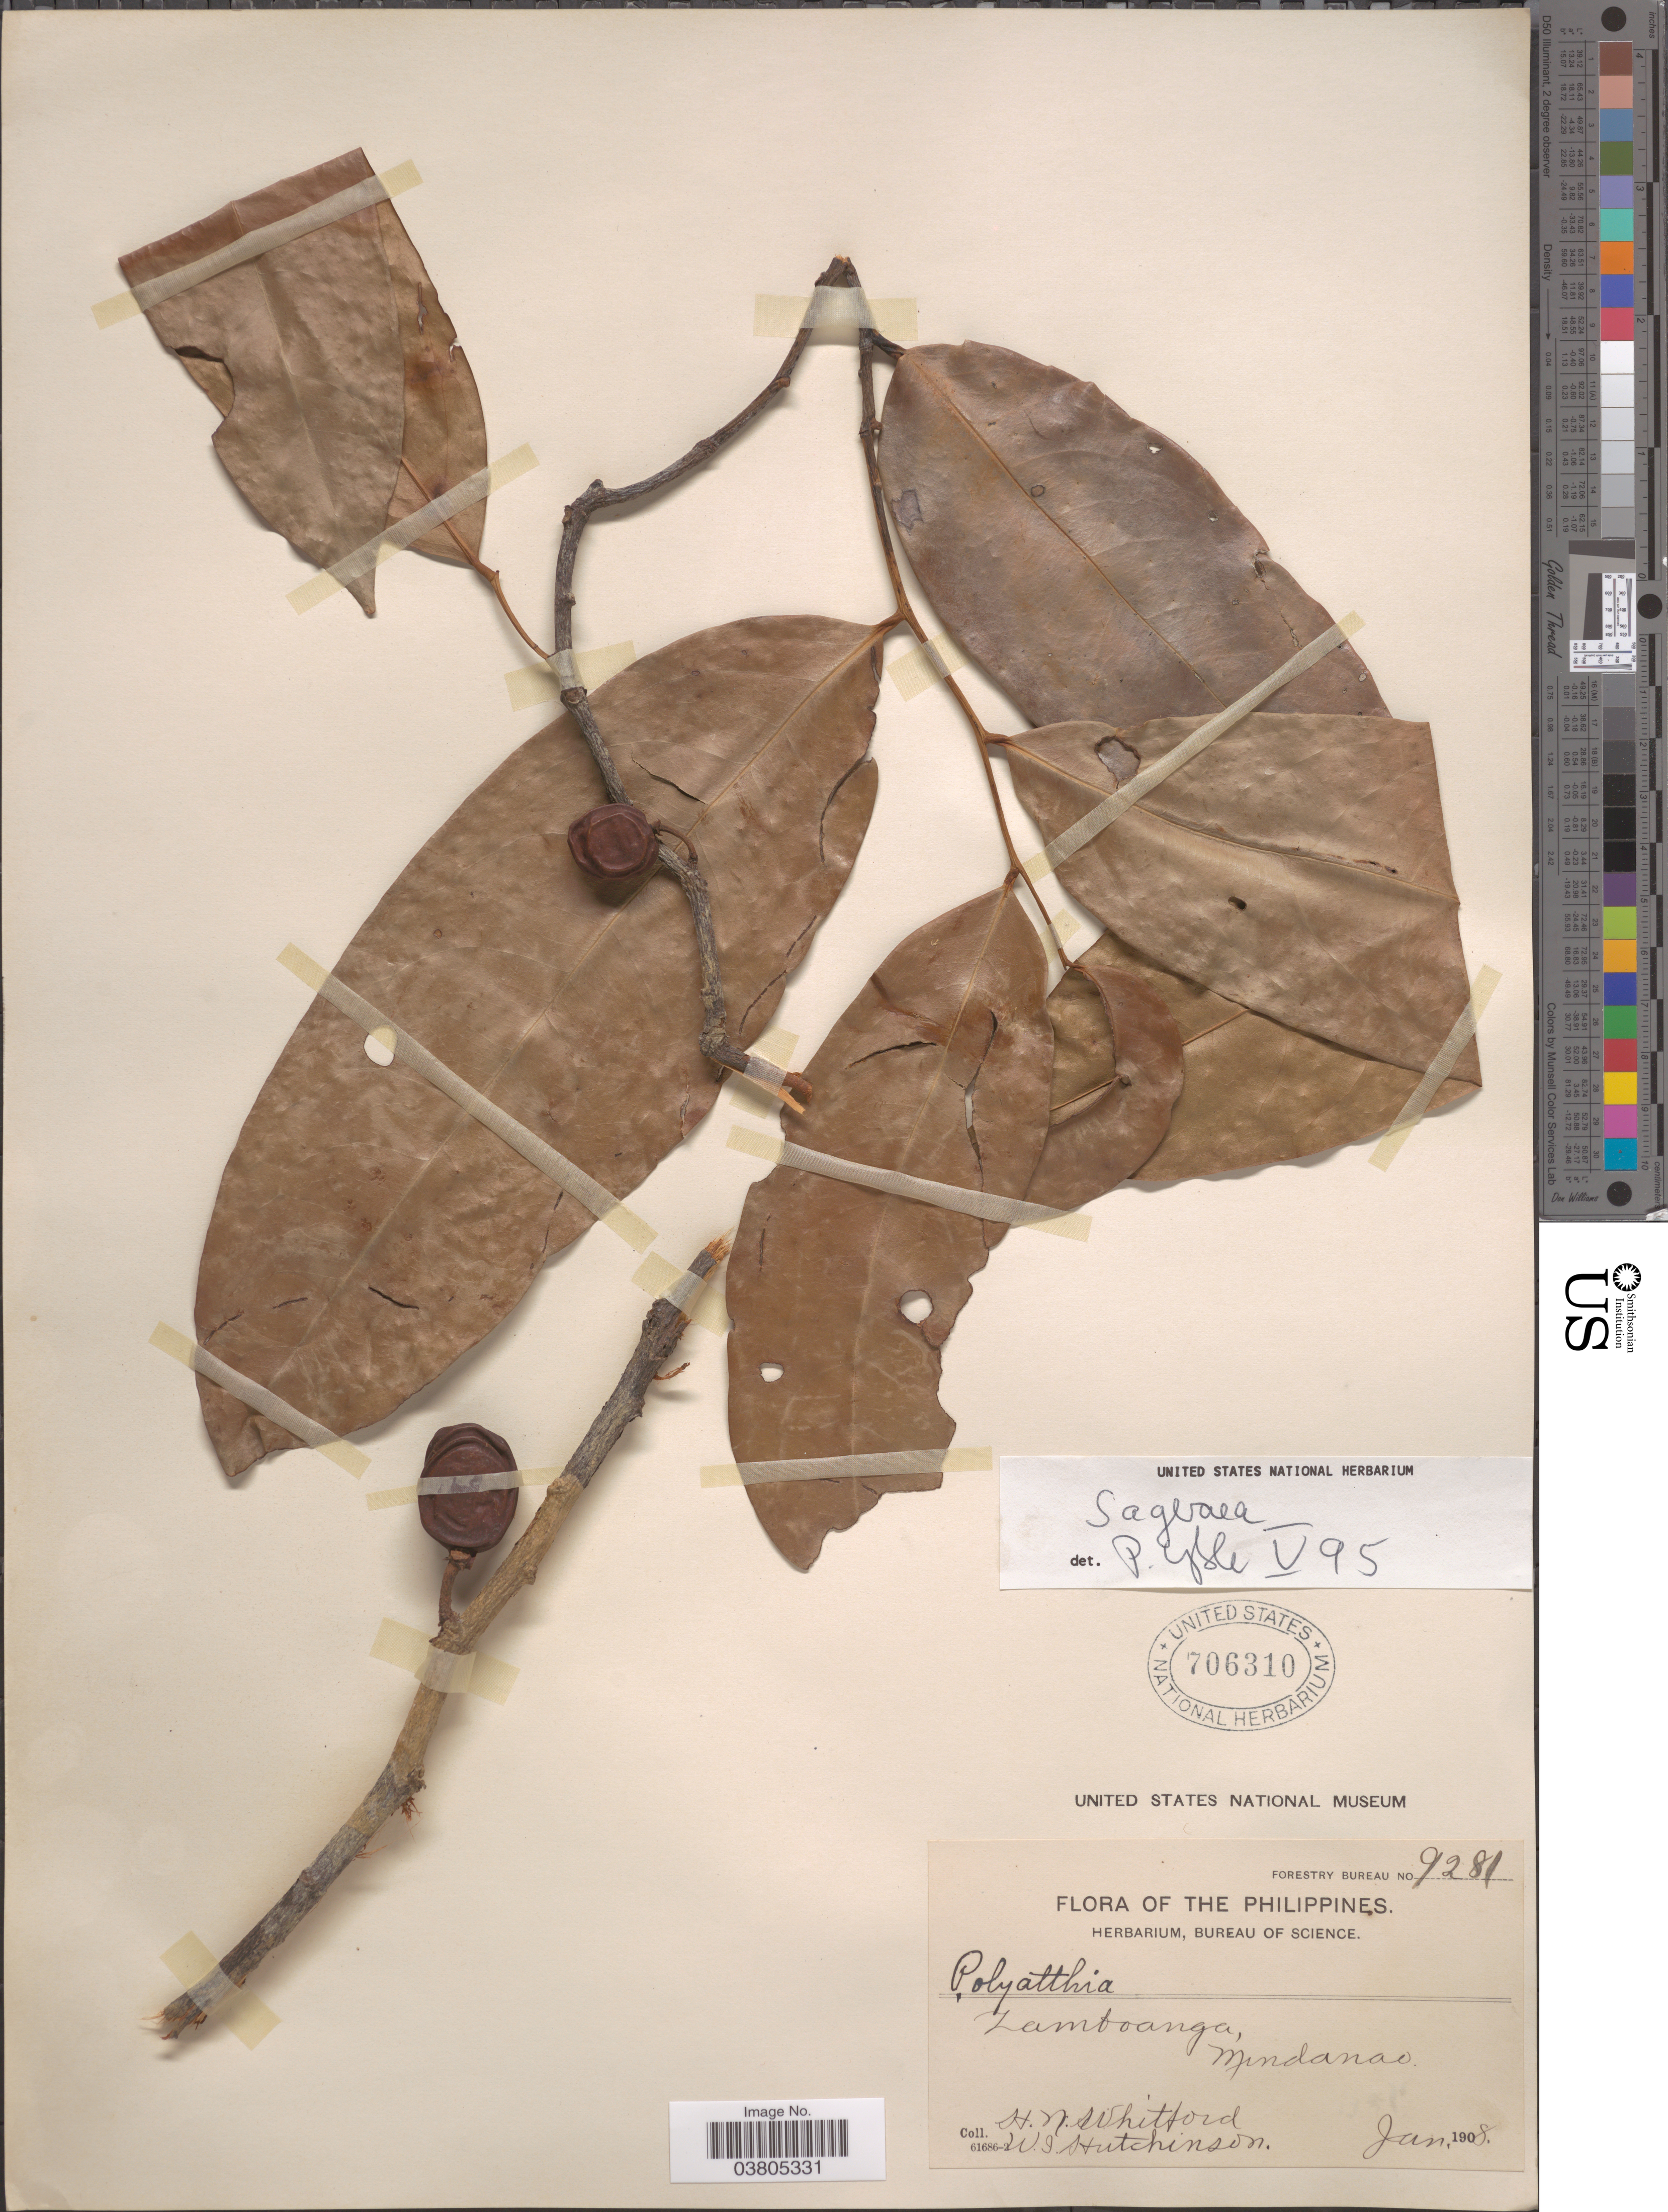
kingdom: Plantae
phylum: Tracheophyta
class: Magnoliopsida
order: Magnoliales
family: Annonaceae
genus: Sageraea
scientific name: Sageraea sp.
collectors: H. N. Whitford & W. J. Hutchinson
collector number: Forestry Bureau 9281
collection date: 1908-01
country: Philippines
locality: Zamboanga, Mindanao.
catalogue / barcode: US 706310